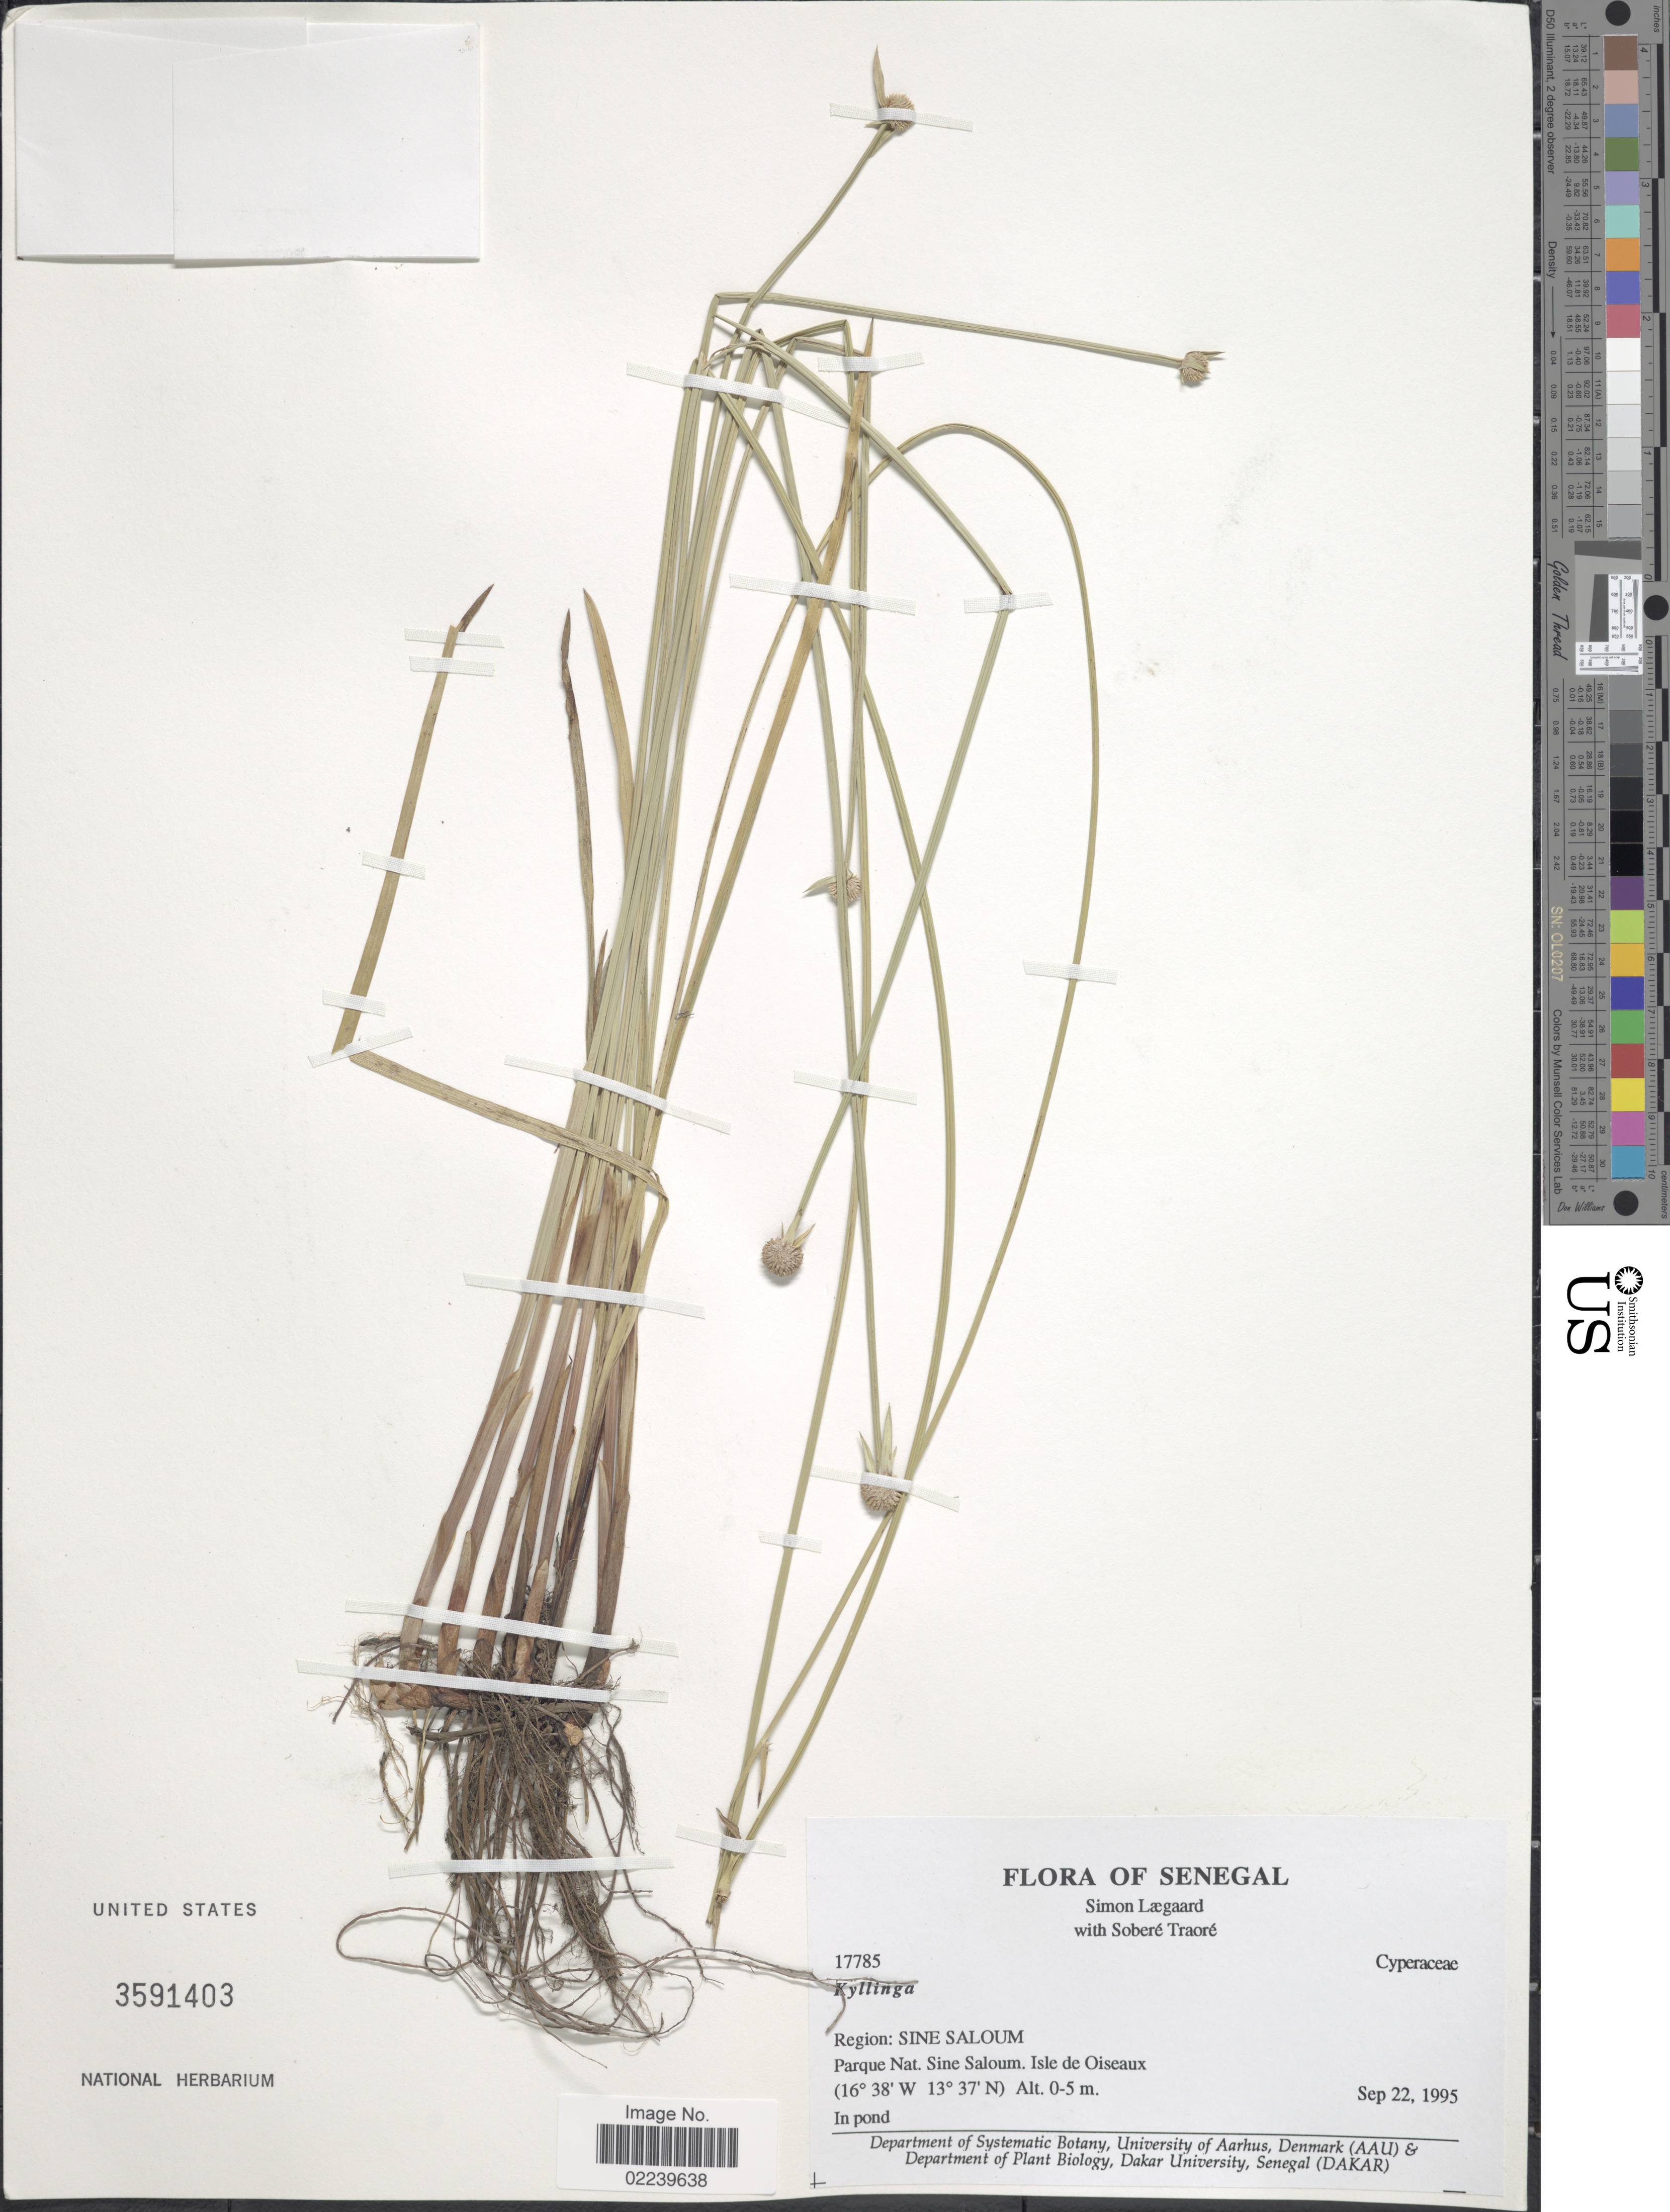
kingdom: Plantae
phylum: Tracheophyta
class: Liliopsida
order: Poales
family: Cyperaceae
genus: Cyperus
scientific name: Cyperus tibialis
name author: (Poit. ex Ledeb.) Govaerts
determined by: Strong, Mark T., (BOT), Smithsonian Institution - National Museum of Natural History (UNITED STATES)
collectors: S. Lægaard & S. Traore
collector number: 17785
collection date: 1995-09-22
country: Senegal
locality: Region: Sine Saloum, Parque Nat. Sine Saloum. Isle de Oiseaux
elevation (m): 0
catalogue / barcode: US 3591403